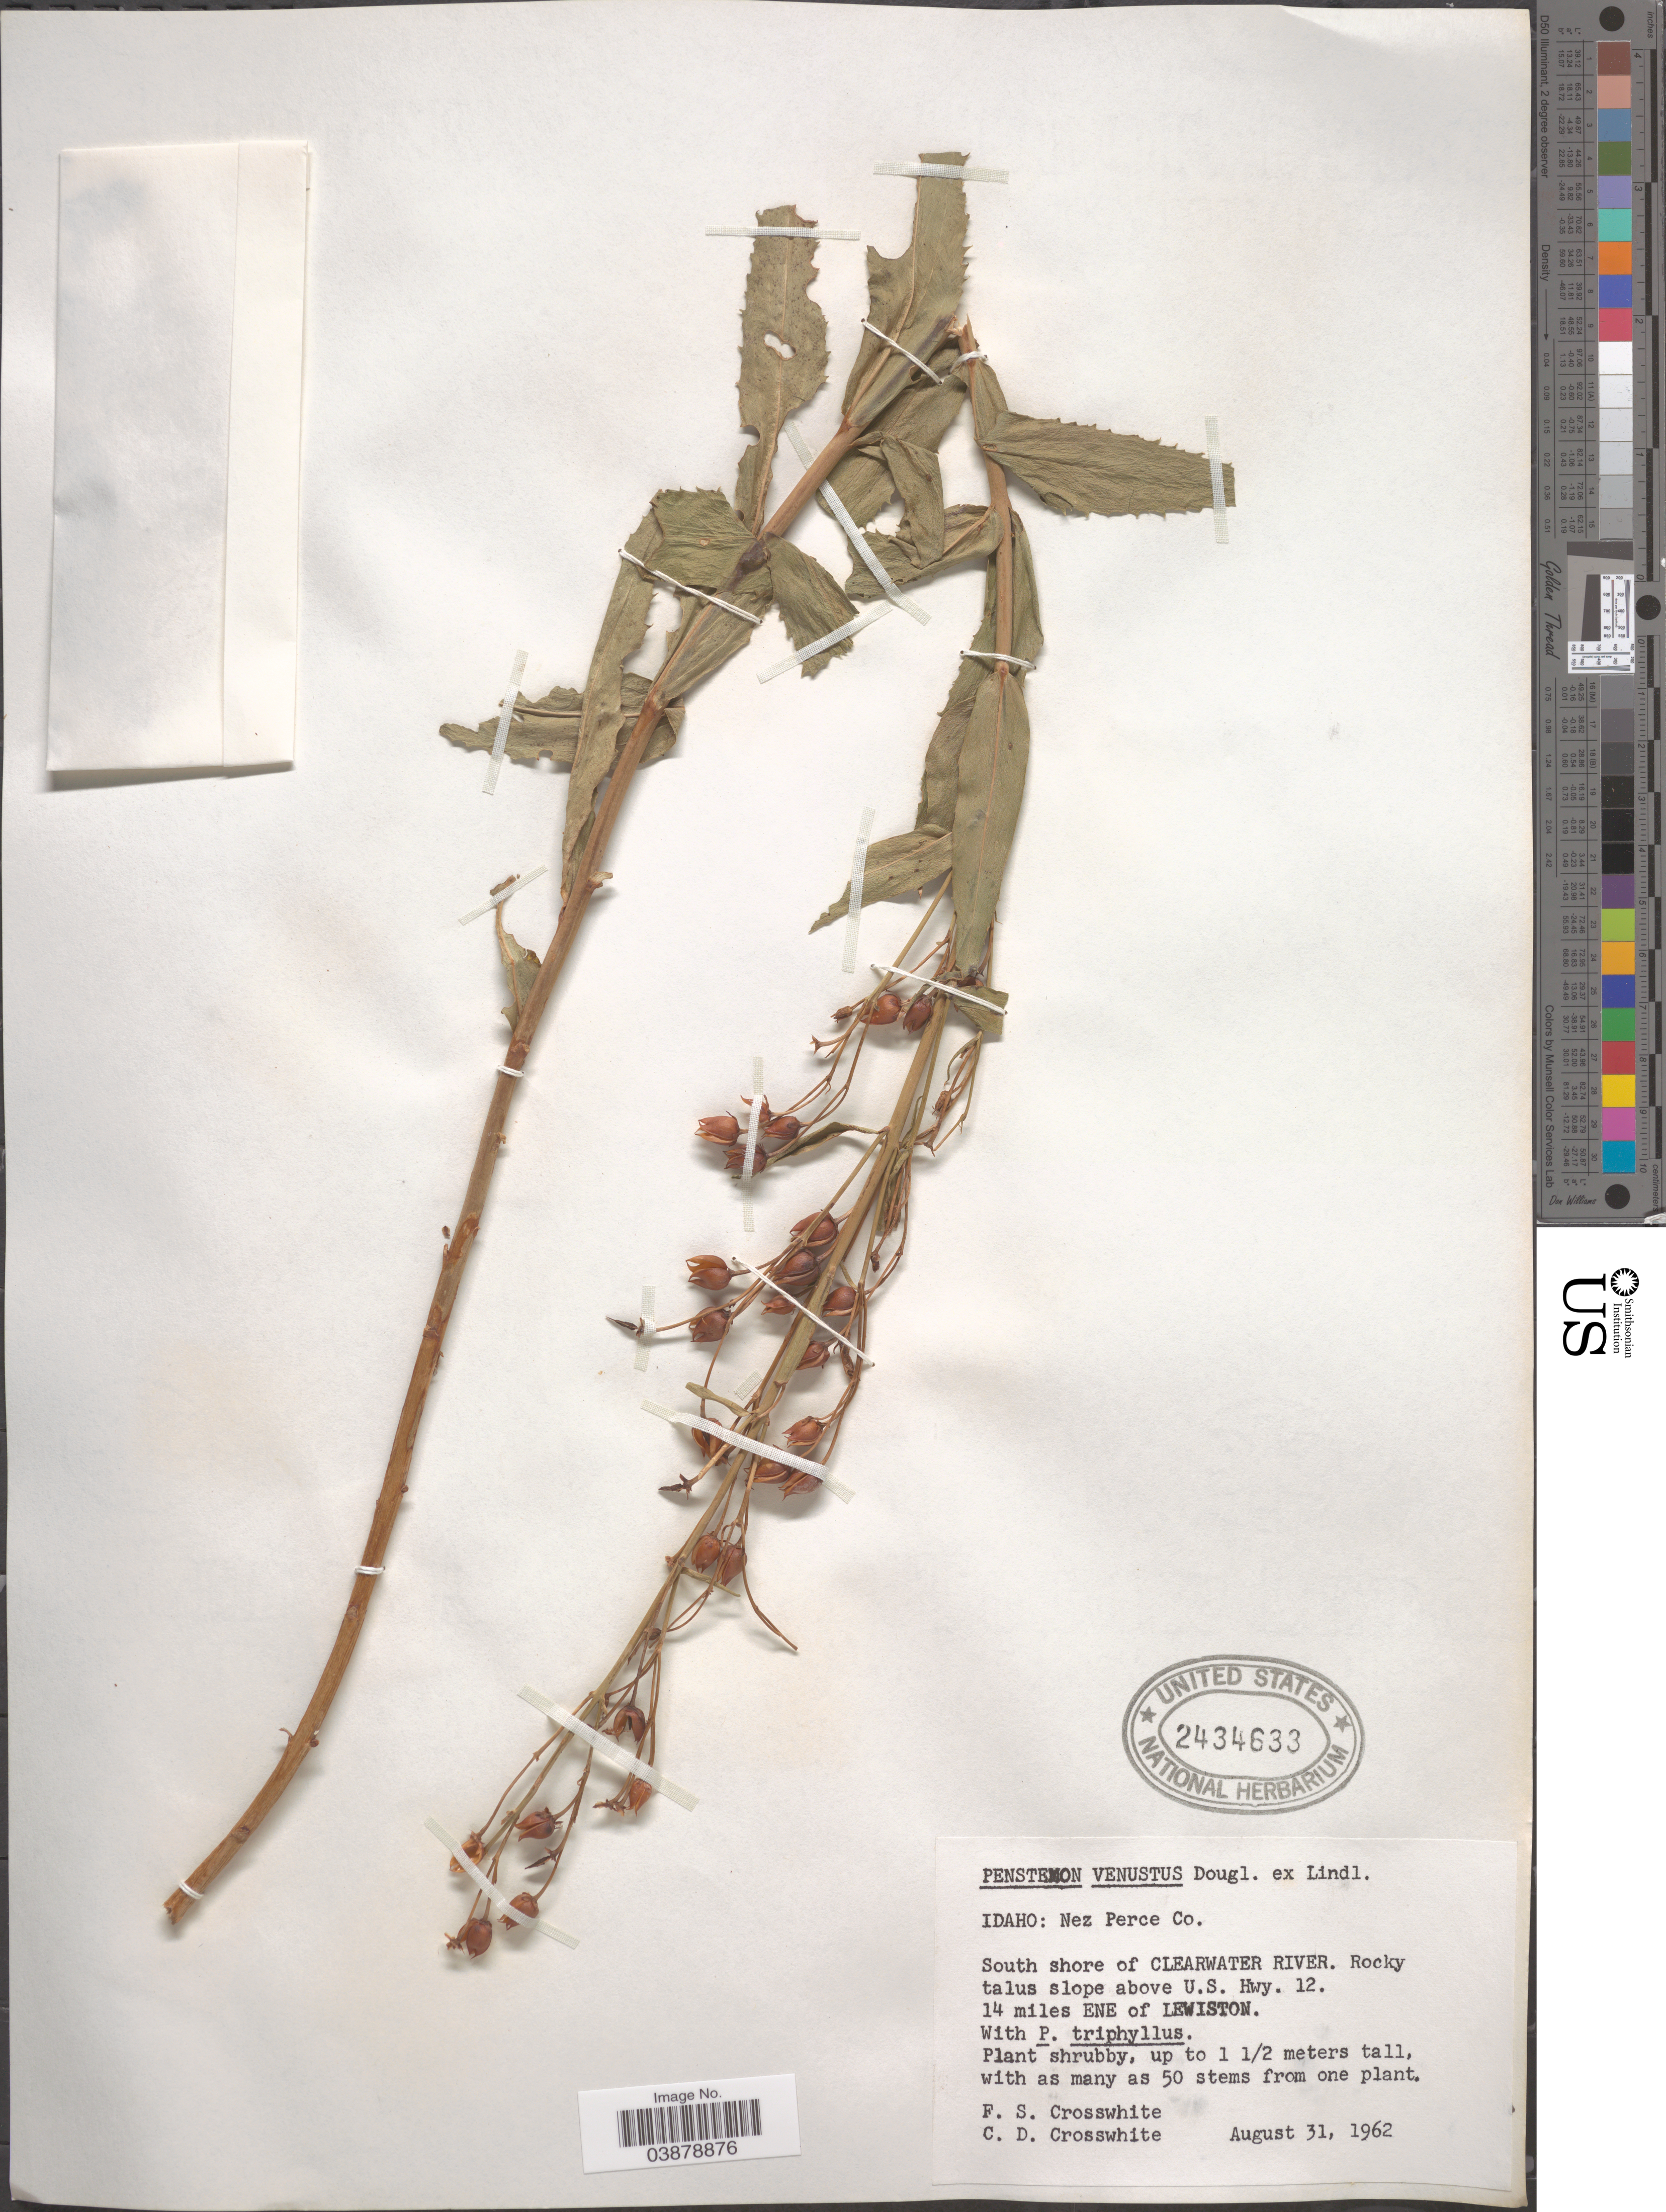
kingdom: Plantae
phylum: Tracheophyta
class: Magnoliopsida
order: Lamiales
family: Plantaginaceae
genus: Penstemon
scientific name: Penstemon venustus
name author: Douglas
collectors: F. Crosswhite & C. Crosswhite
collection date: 1962-08-31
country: United States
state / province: Idaho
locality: Nez Perce Co. South shore of Clearwater River. Rocky talus slope above U.S. Hwy. 12. 14 miles ENE of Lewiston.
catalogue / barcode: US 2434633